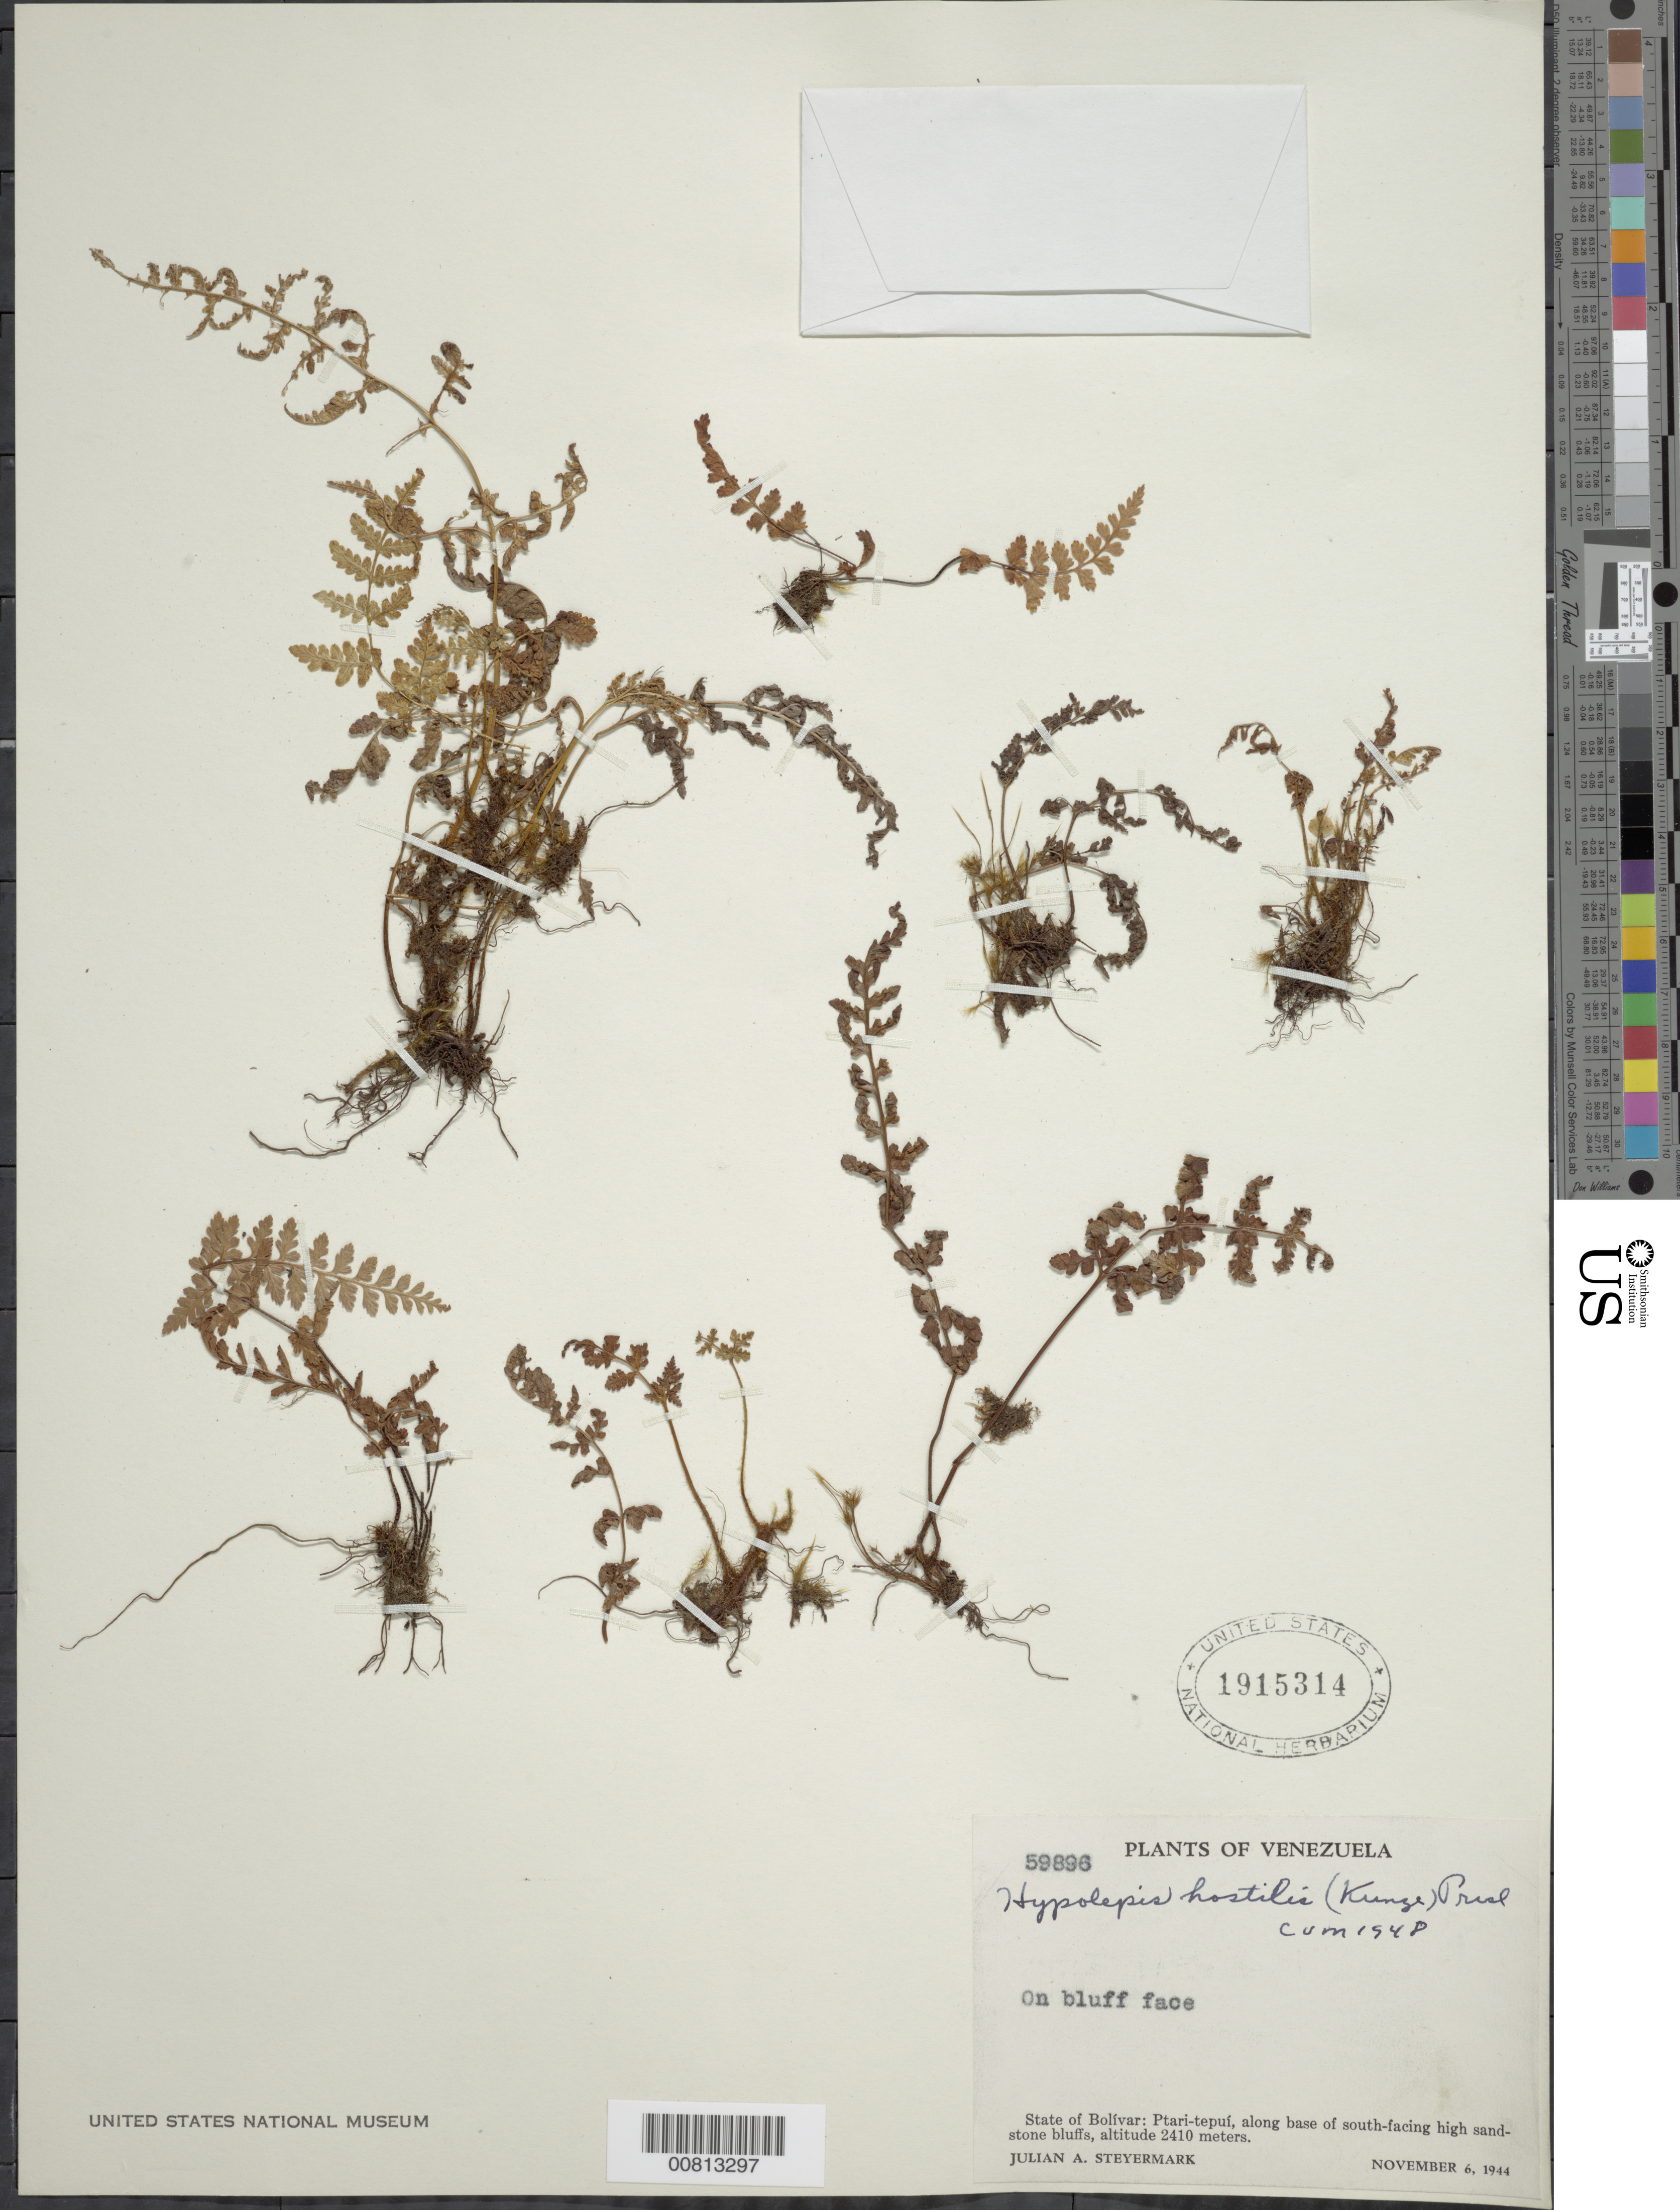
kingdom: Plantae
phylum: Tracheophyta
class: Polypodiopsida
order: Polypodiales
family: Dennstaedtiaceae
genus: Hypolepis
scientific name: Hypolepis hostilis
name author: (Kunze) C. Presl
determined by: Morton, C. V.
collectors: J. Steyermark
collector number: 59896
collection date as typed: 6-Nov-44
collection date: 1944-11-06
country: Venezuela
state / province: Bolívar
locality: Ptari-tepuí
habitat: East-facing high sandstone bluffs; on bluff face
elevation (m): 2410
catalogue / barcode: US 1915314